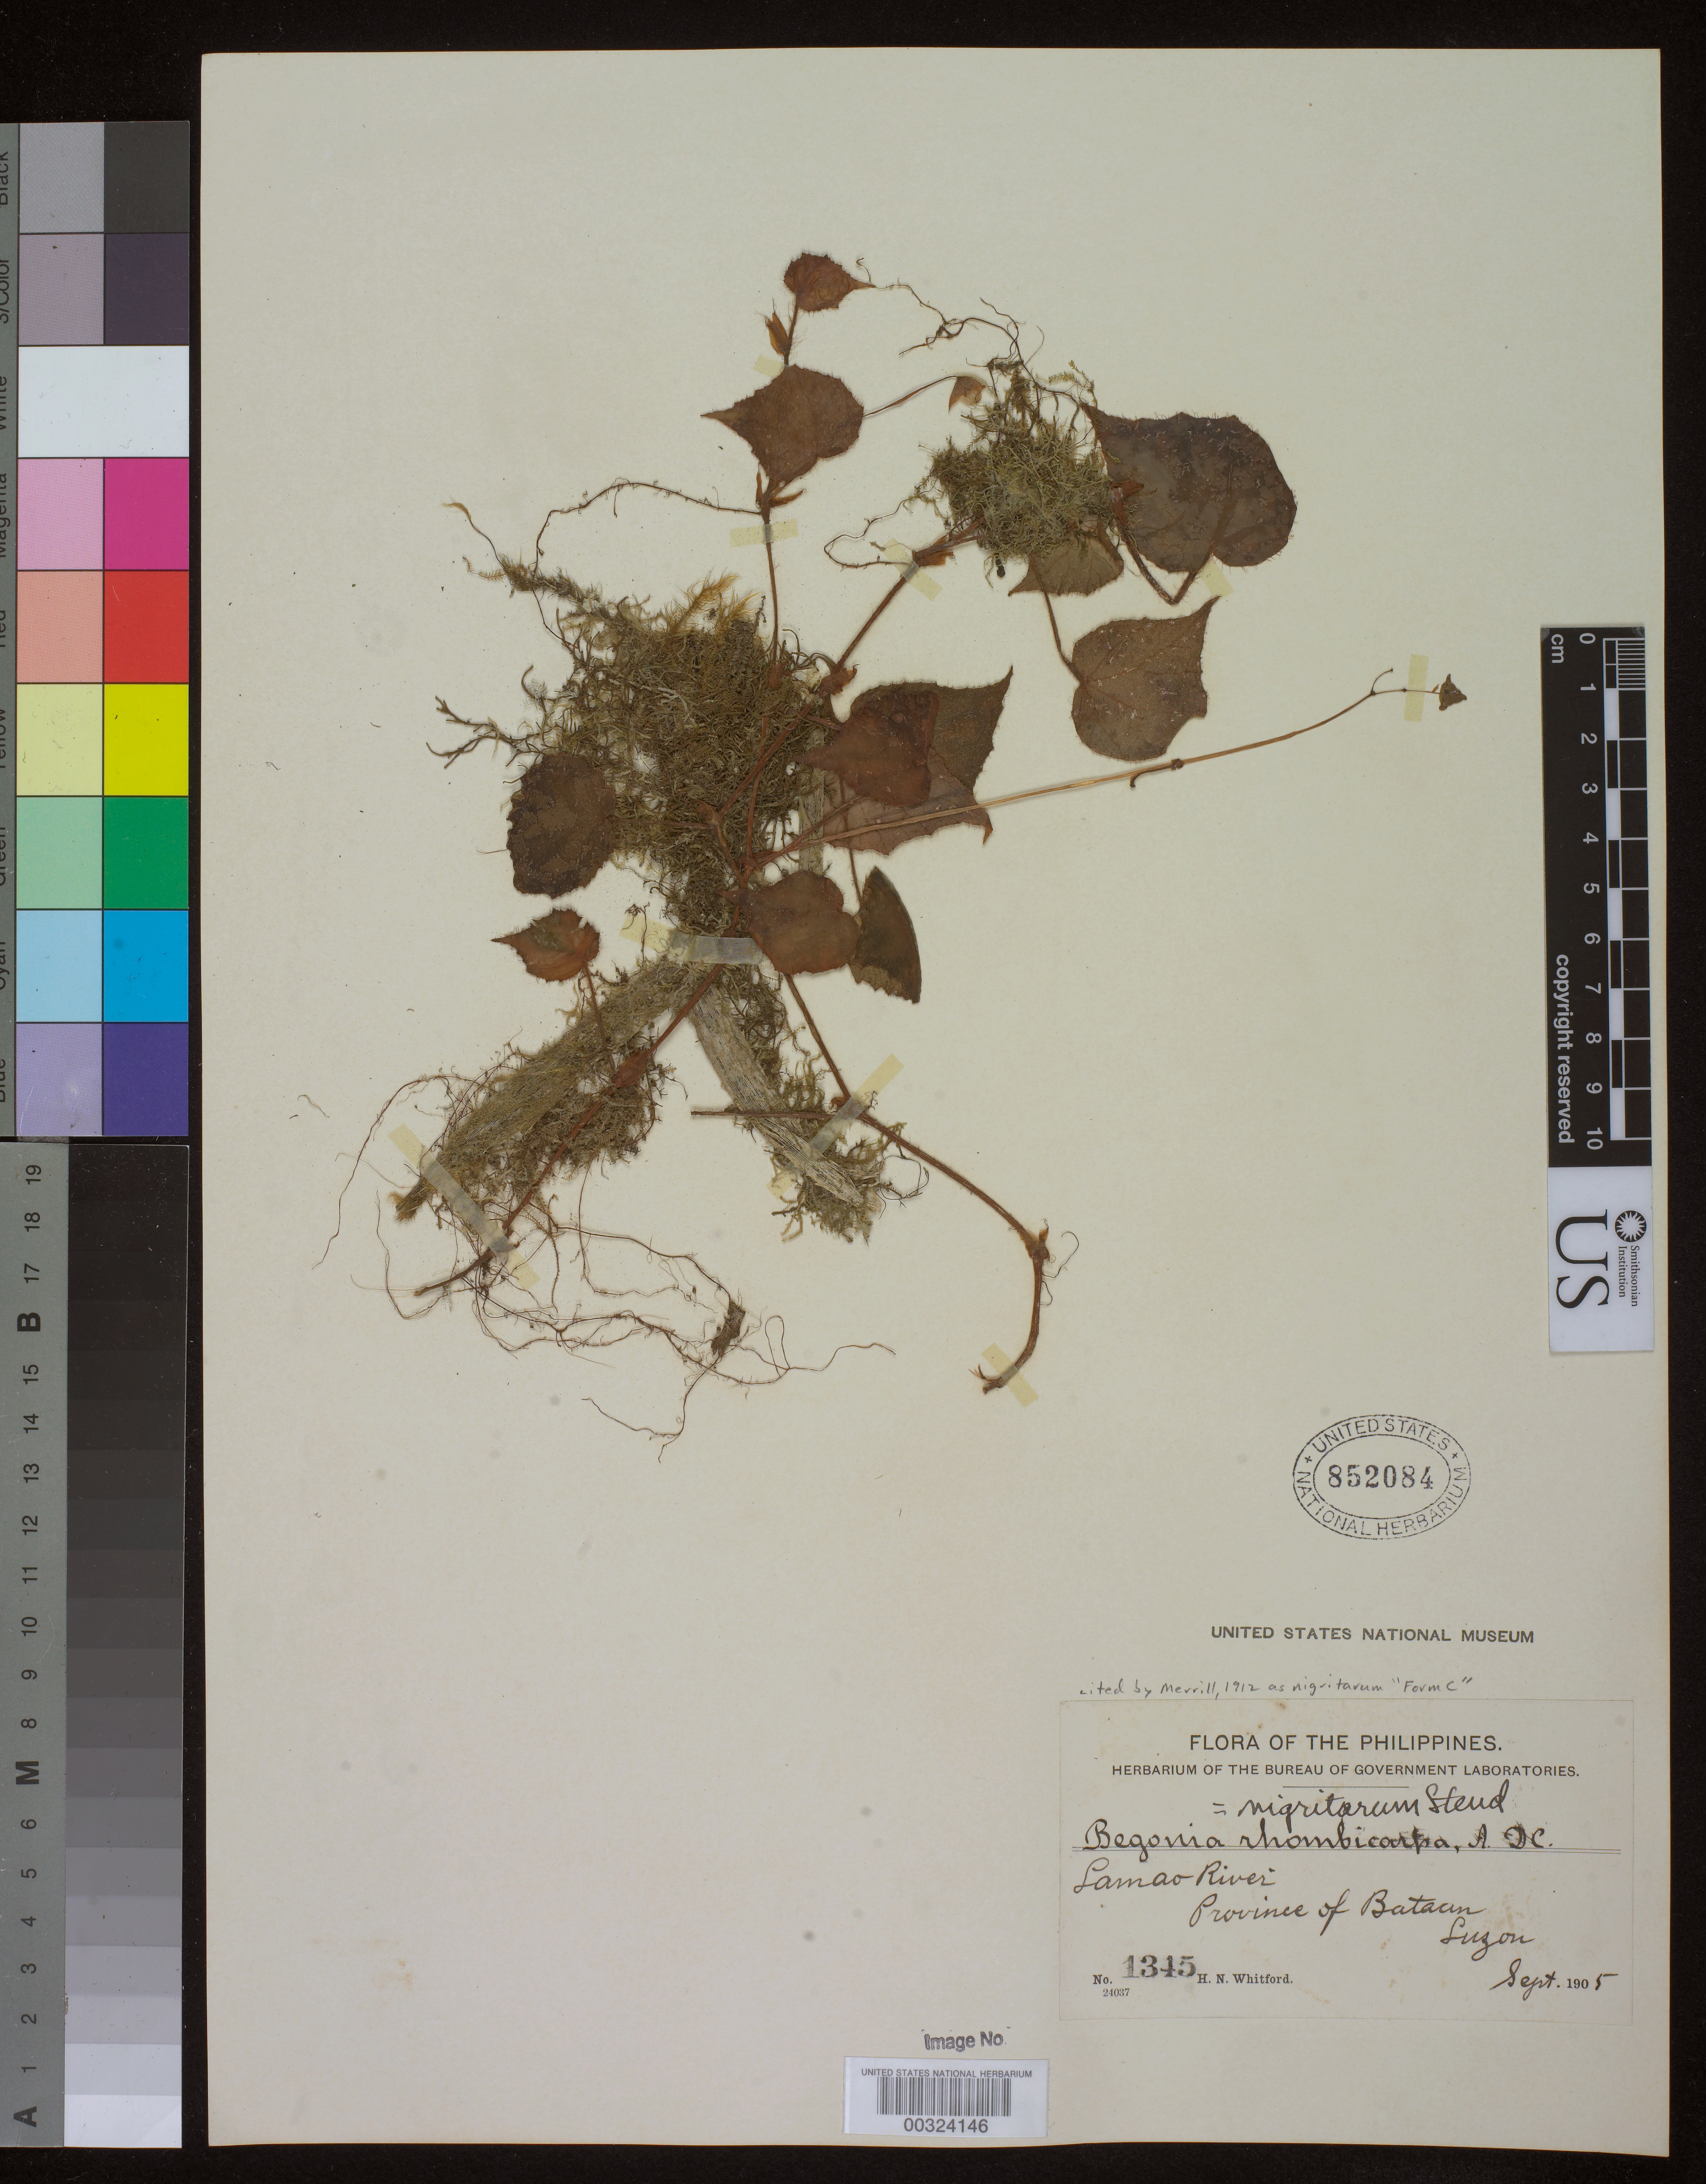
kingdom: Plantae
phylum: Tracheophyta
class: Magnoliopsida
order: Cucurbitales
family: Begoniaceae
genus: Begonia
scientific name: Begonia nigritarum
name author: (Kamel) Steud.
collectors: H. N. Whitford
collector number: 1345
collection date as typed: Sep 1905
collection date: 1905-09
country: Philippines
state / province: Central Luzon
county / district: Bataan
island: Luzon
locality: Lamao river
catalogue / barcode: US 852084